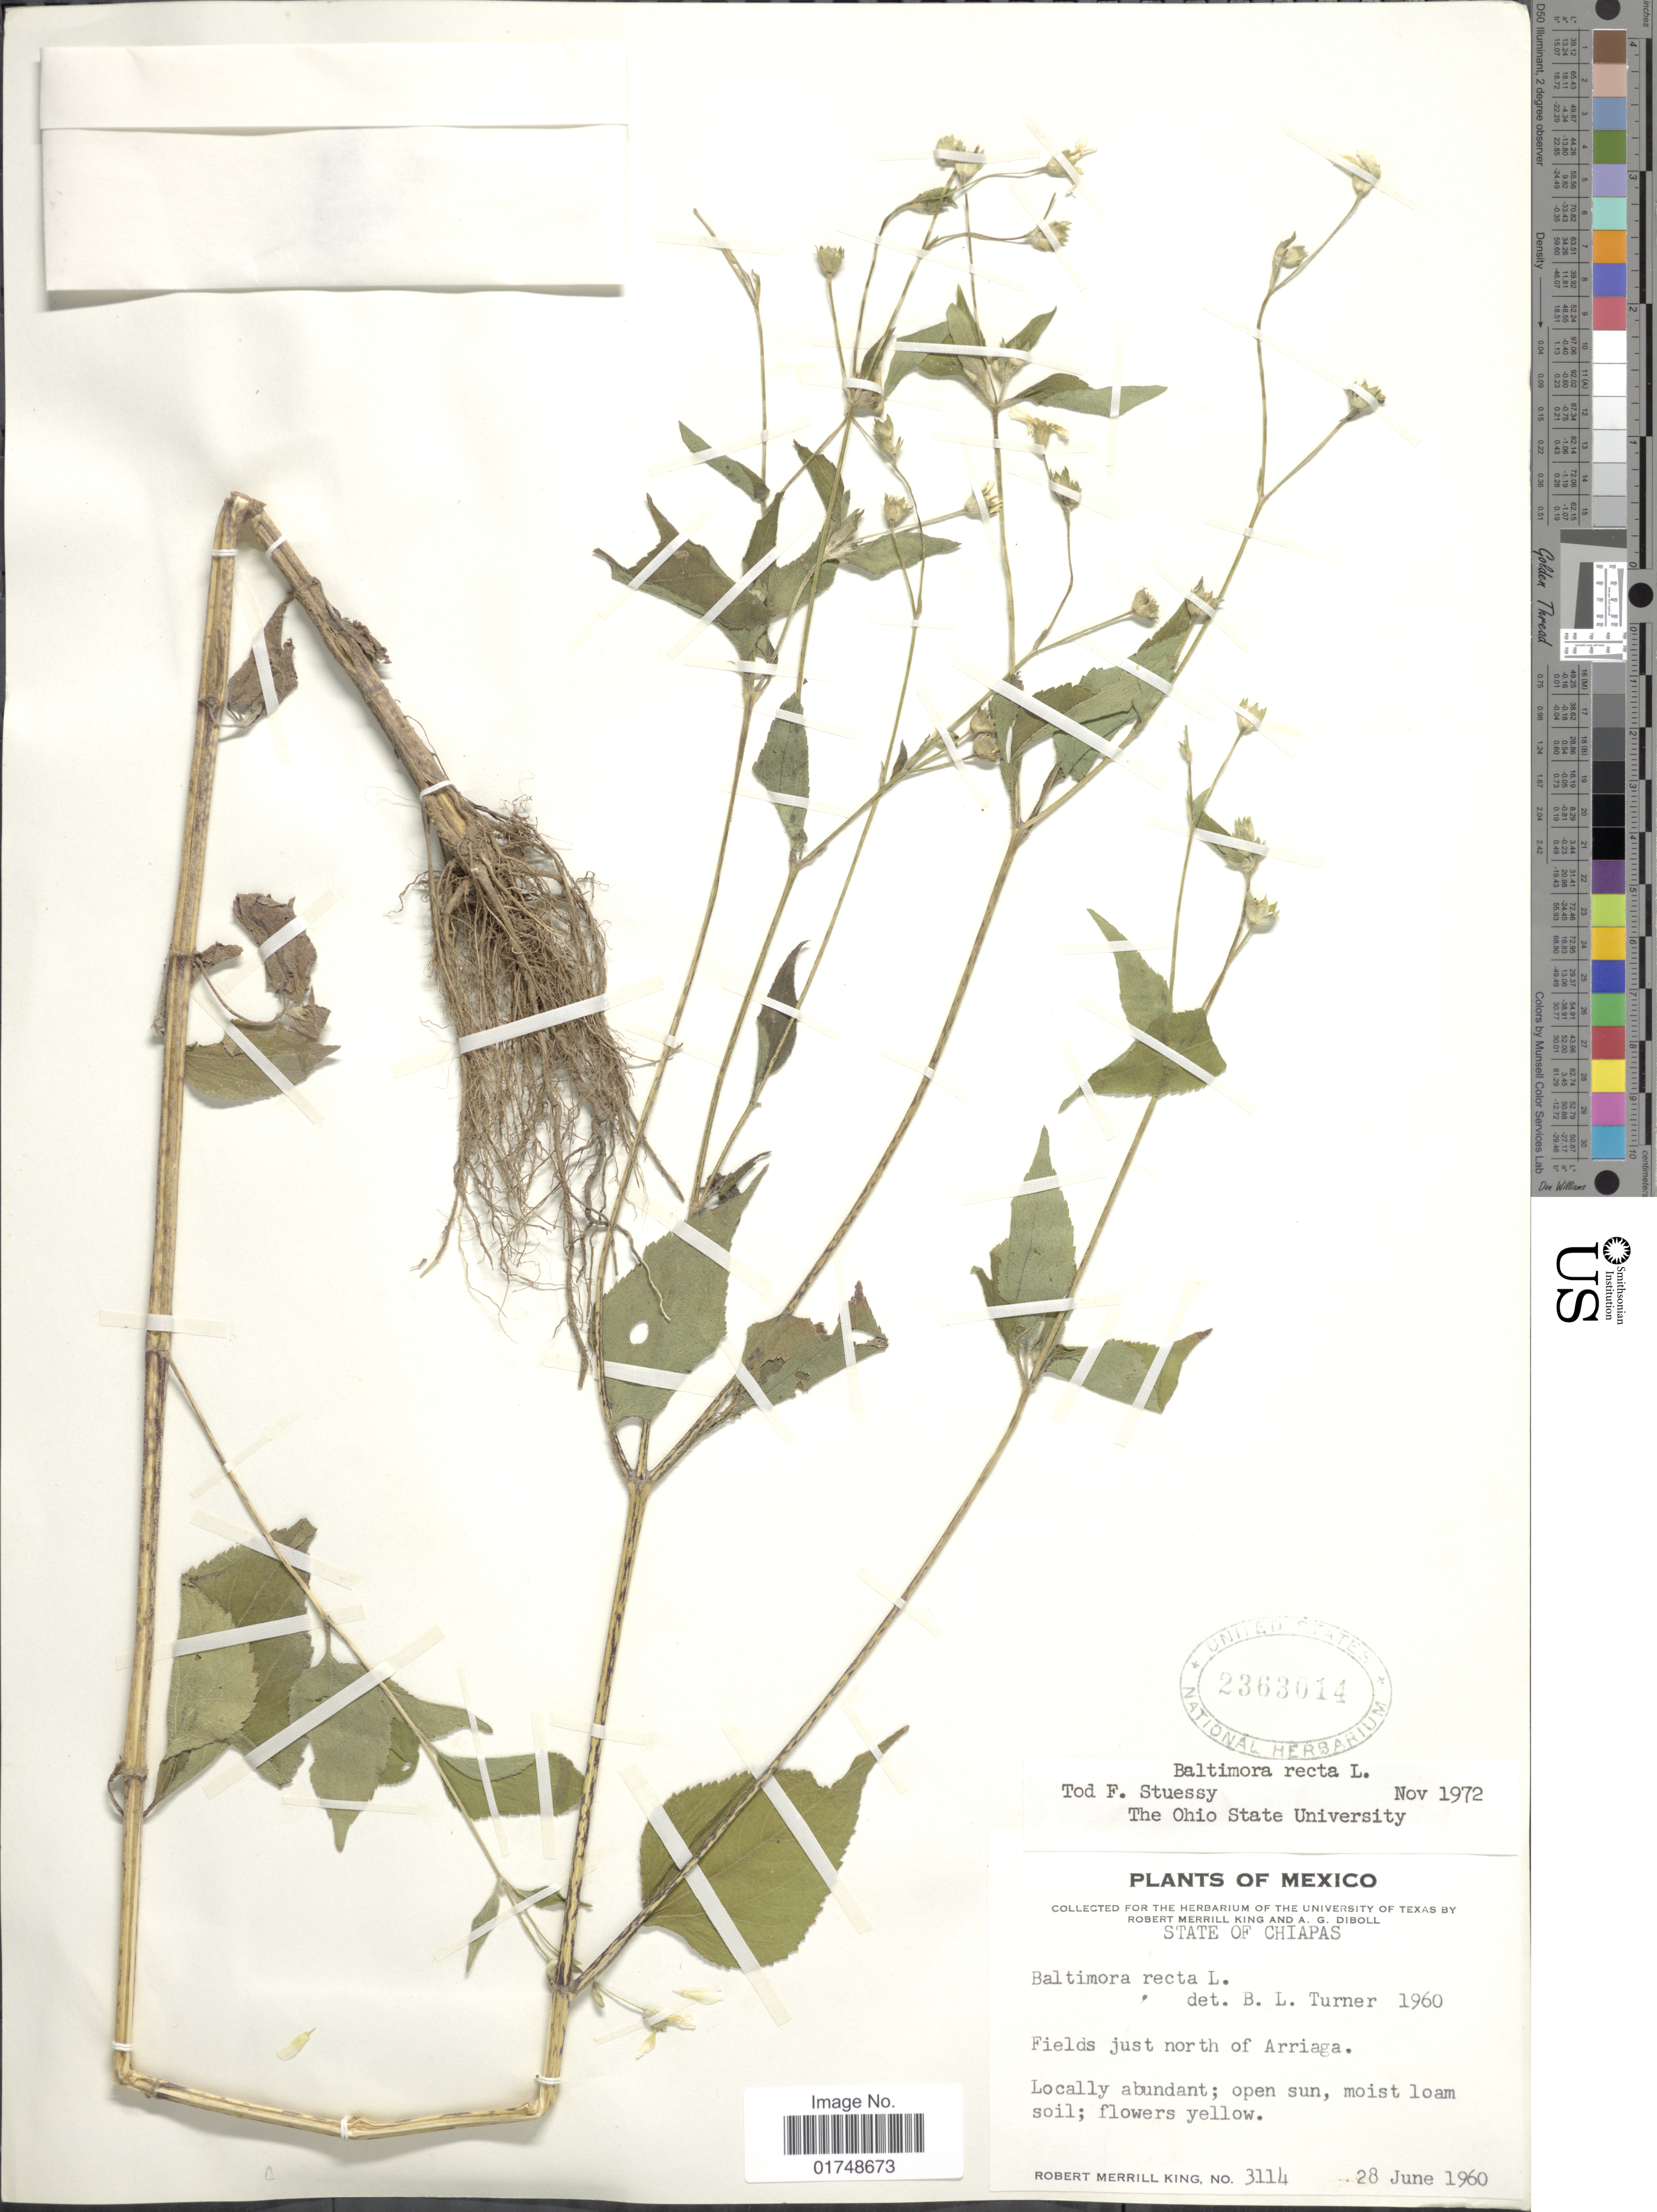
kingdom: Plantae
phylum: Tracheophyta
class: Magnoliopsida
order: Asterales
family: Asteraceae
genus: Baltimora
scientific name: Baltimora recta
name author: L.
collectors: R. M. King & A. Diboll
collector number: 3114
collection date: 1960-06-28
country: Mexico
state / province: Chiapas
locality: North of Arriaga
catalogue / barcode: US 2363014